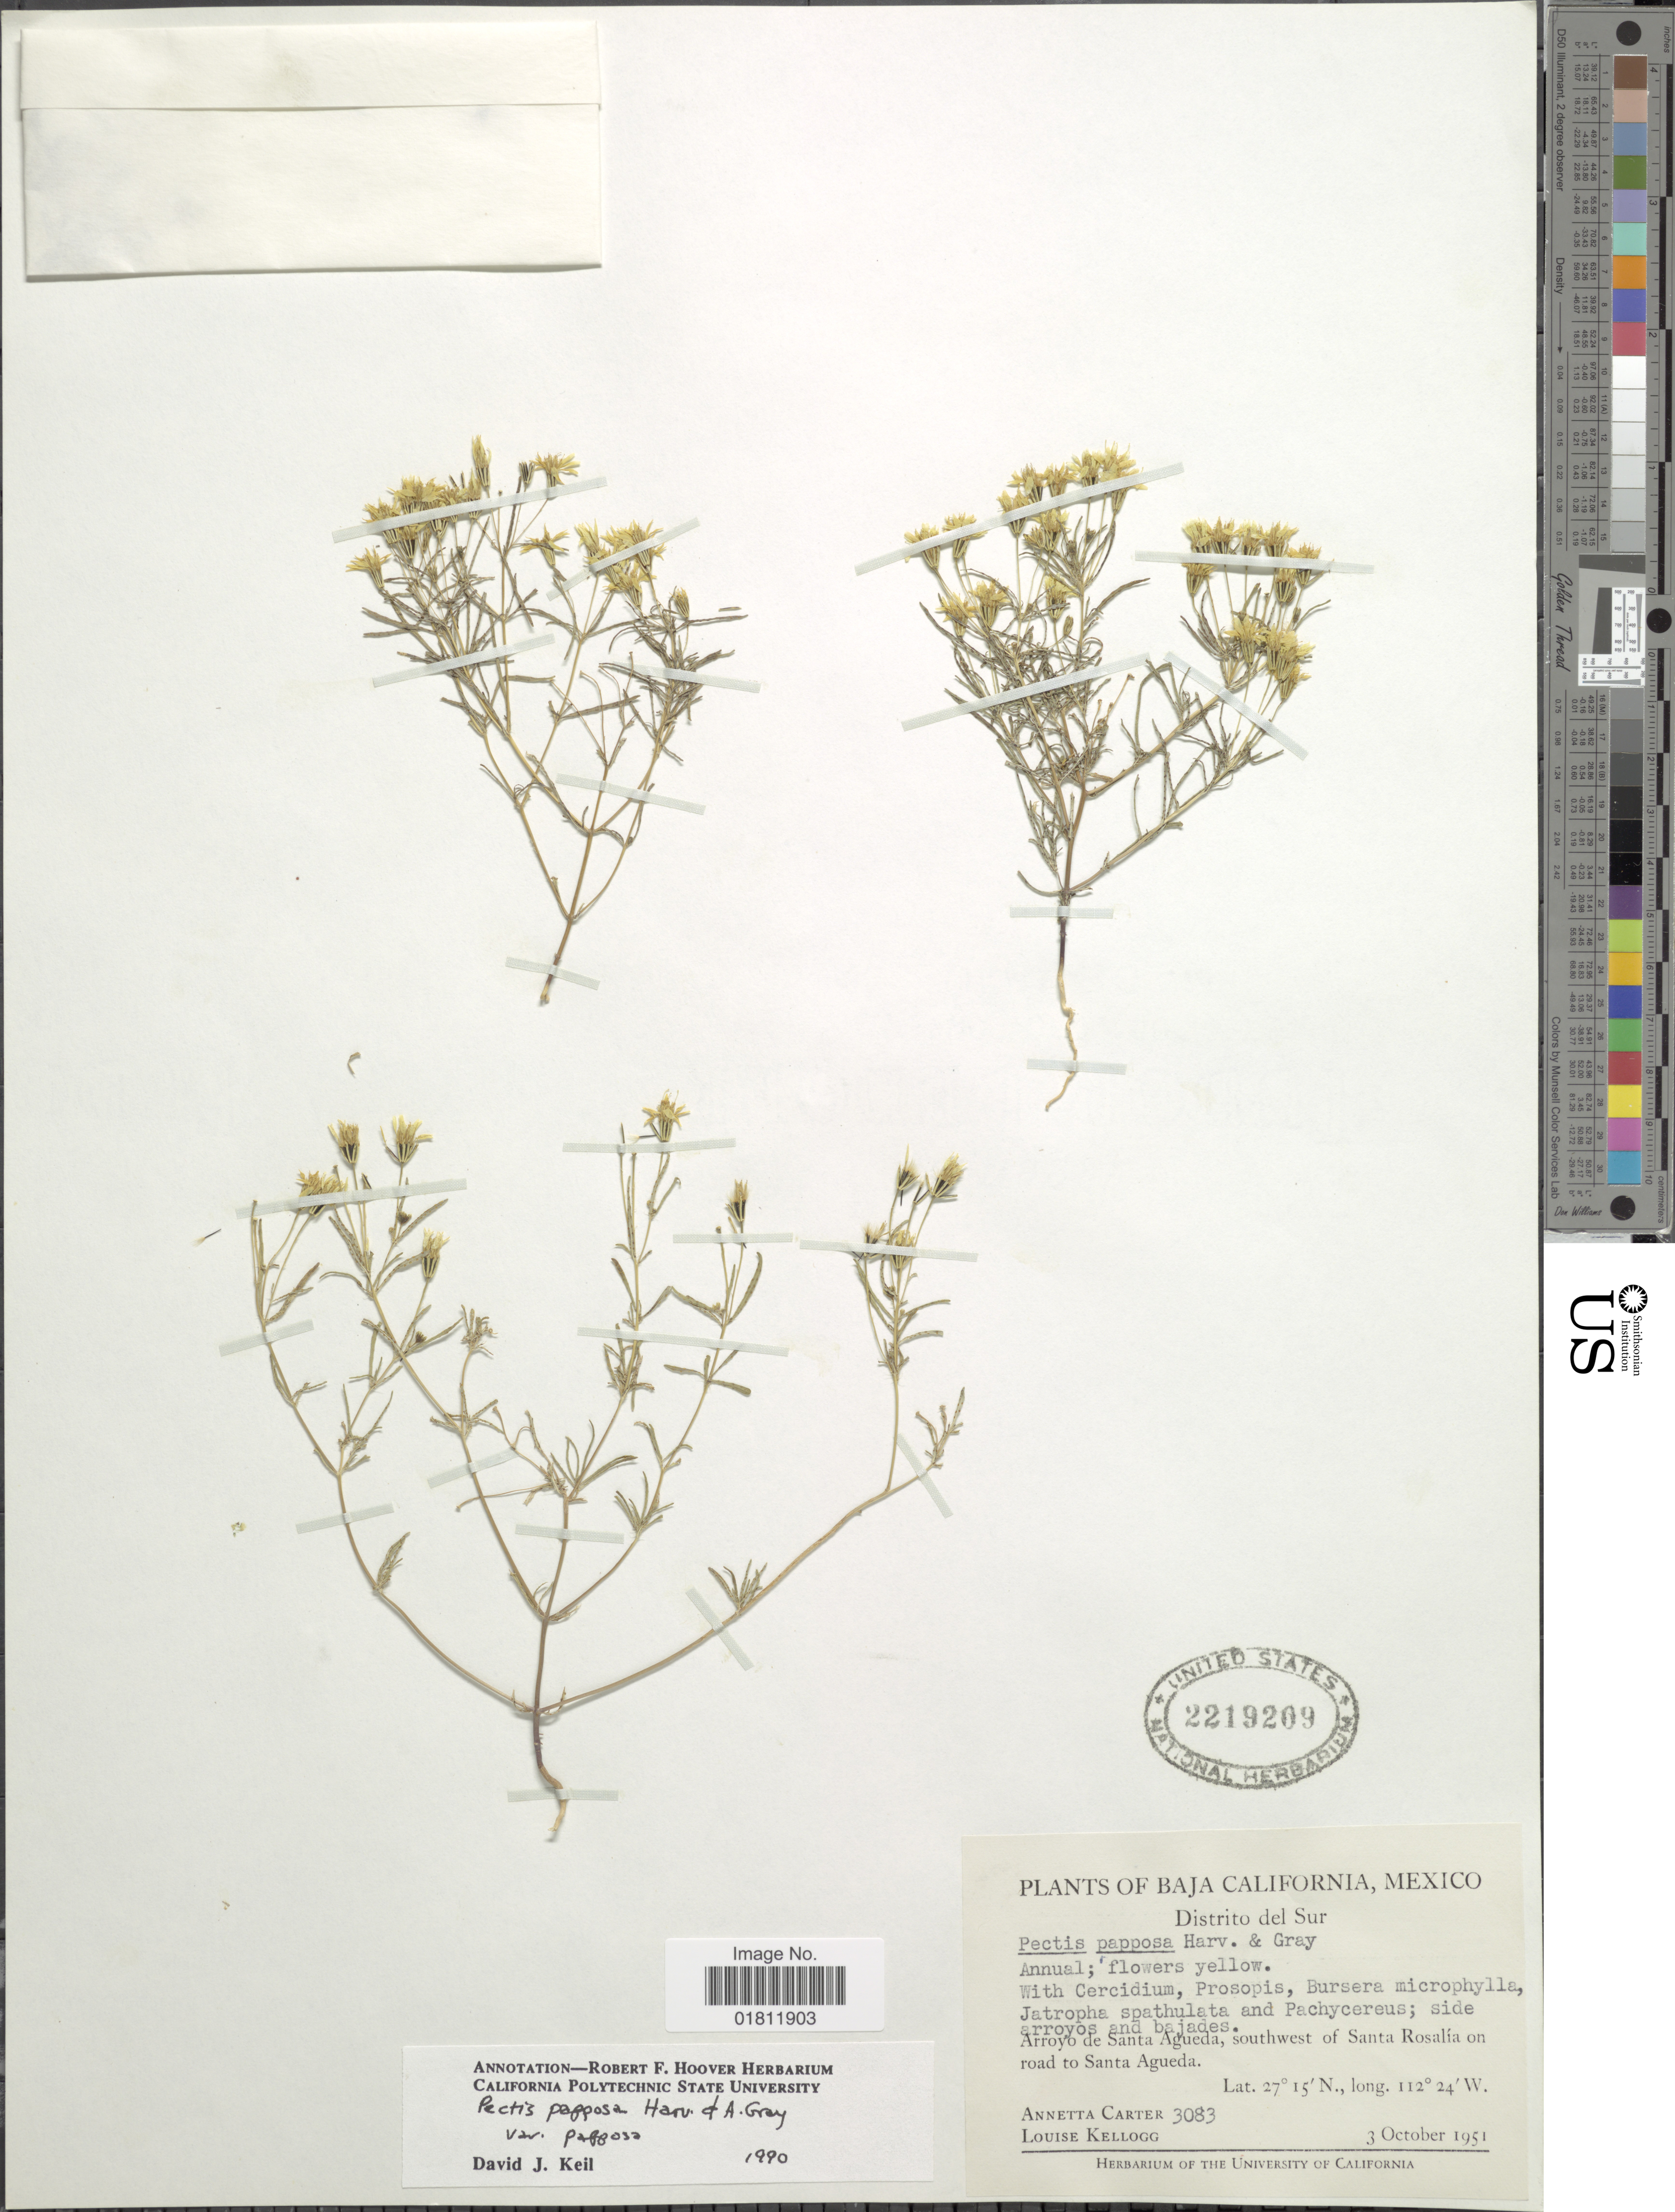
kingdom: Plantae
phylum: Tracheophyta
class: Magnoliopsida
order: Asterales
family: Asteraceae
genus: Pectis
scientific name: Pectis papposa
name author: Harv. & A. Gray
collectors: A. Carter & L. Kellogg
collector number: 3083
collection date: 1951-10-03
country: Mexico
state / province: Baja California Sur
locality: Baja California. Mexico, Distrito del Sur. side arroyos and bajades. Arroyo de Santa Agueda, southwest of Santa Rosalia on road to Santa Agueda.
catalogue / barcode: US 2219209